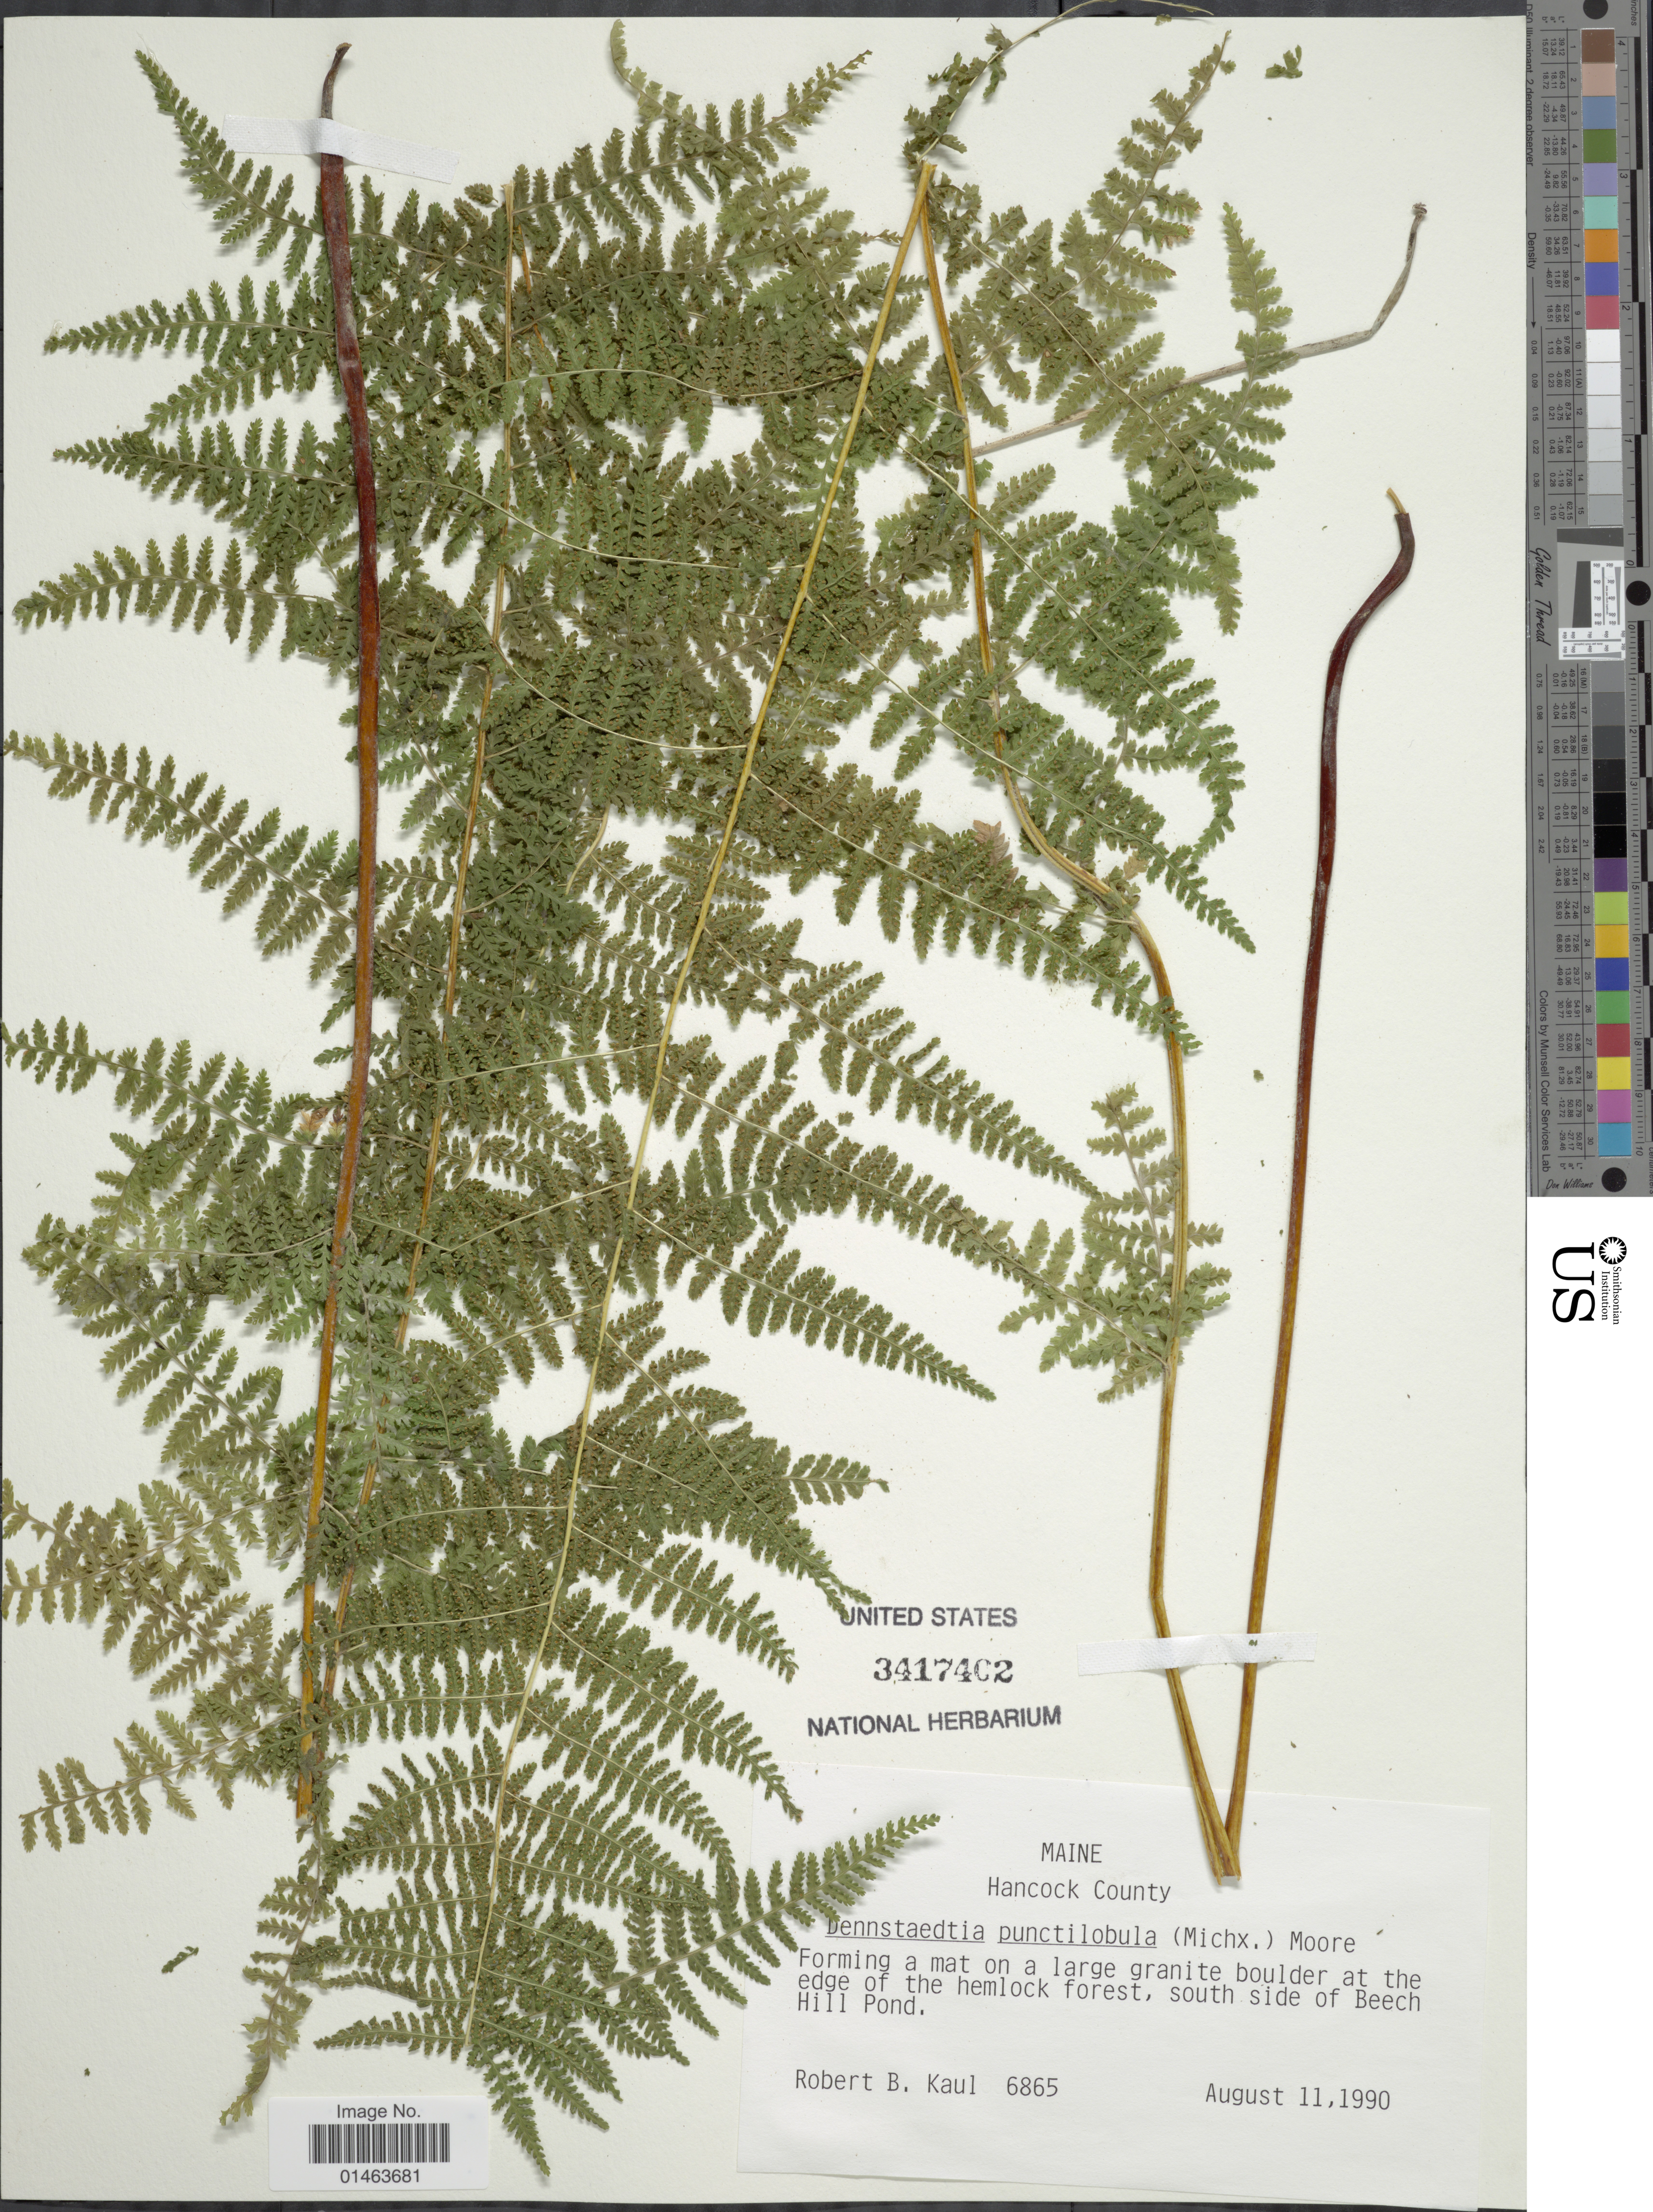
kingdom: Plantae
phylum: Tracheophyta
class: Polypodiopsida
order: Polypodiales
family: Dennstaedtiaceae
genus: Dennstaedtia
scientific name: Dennstaedtia punctilobula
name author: (Michx.) T. Moore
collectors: R. Kaul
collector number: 6865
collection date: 1990-08-11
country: United States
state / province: Maine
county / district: Hancock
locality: forming a mat on a large granite boulder at the edge of the hemlock forest, south side of Beech Hill Pond.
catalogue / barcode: US 3417462